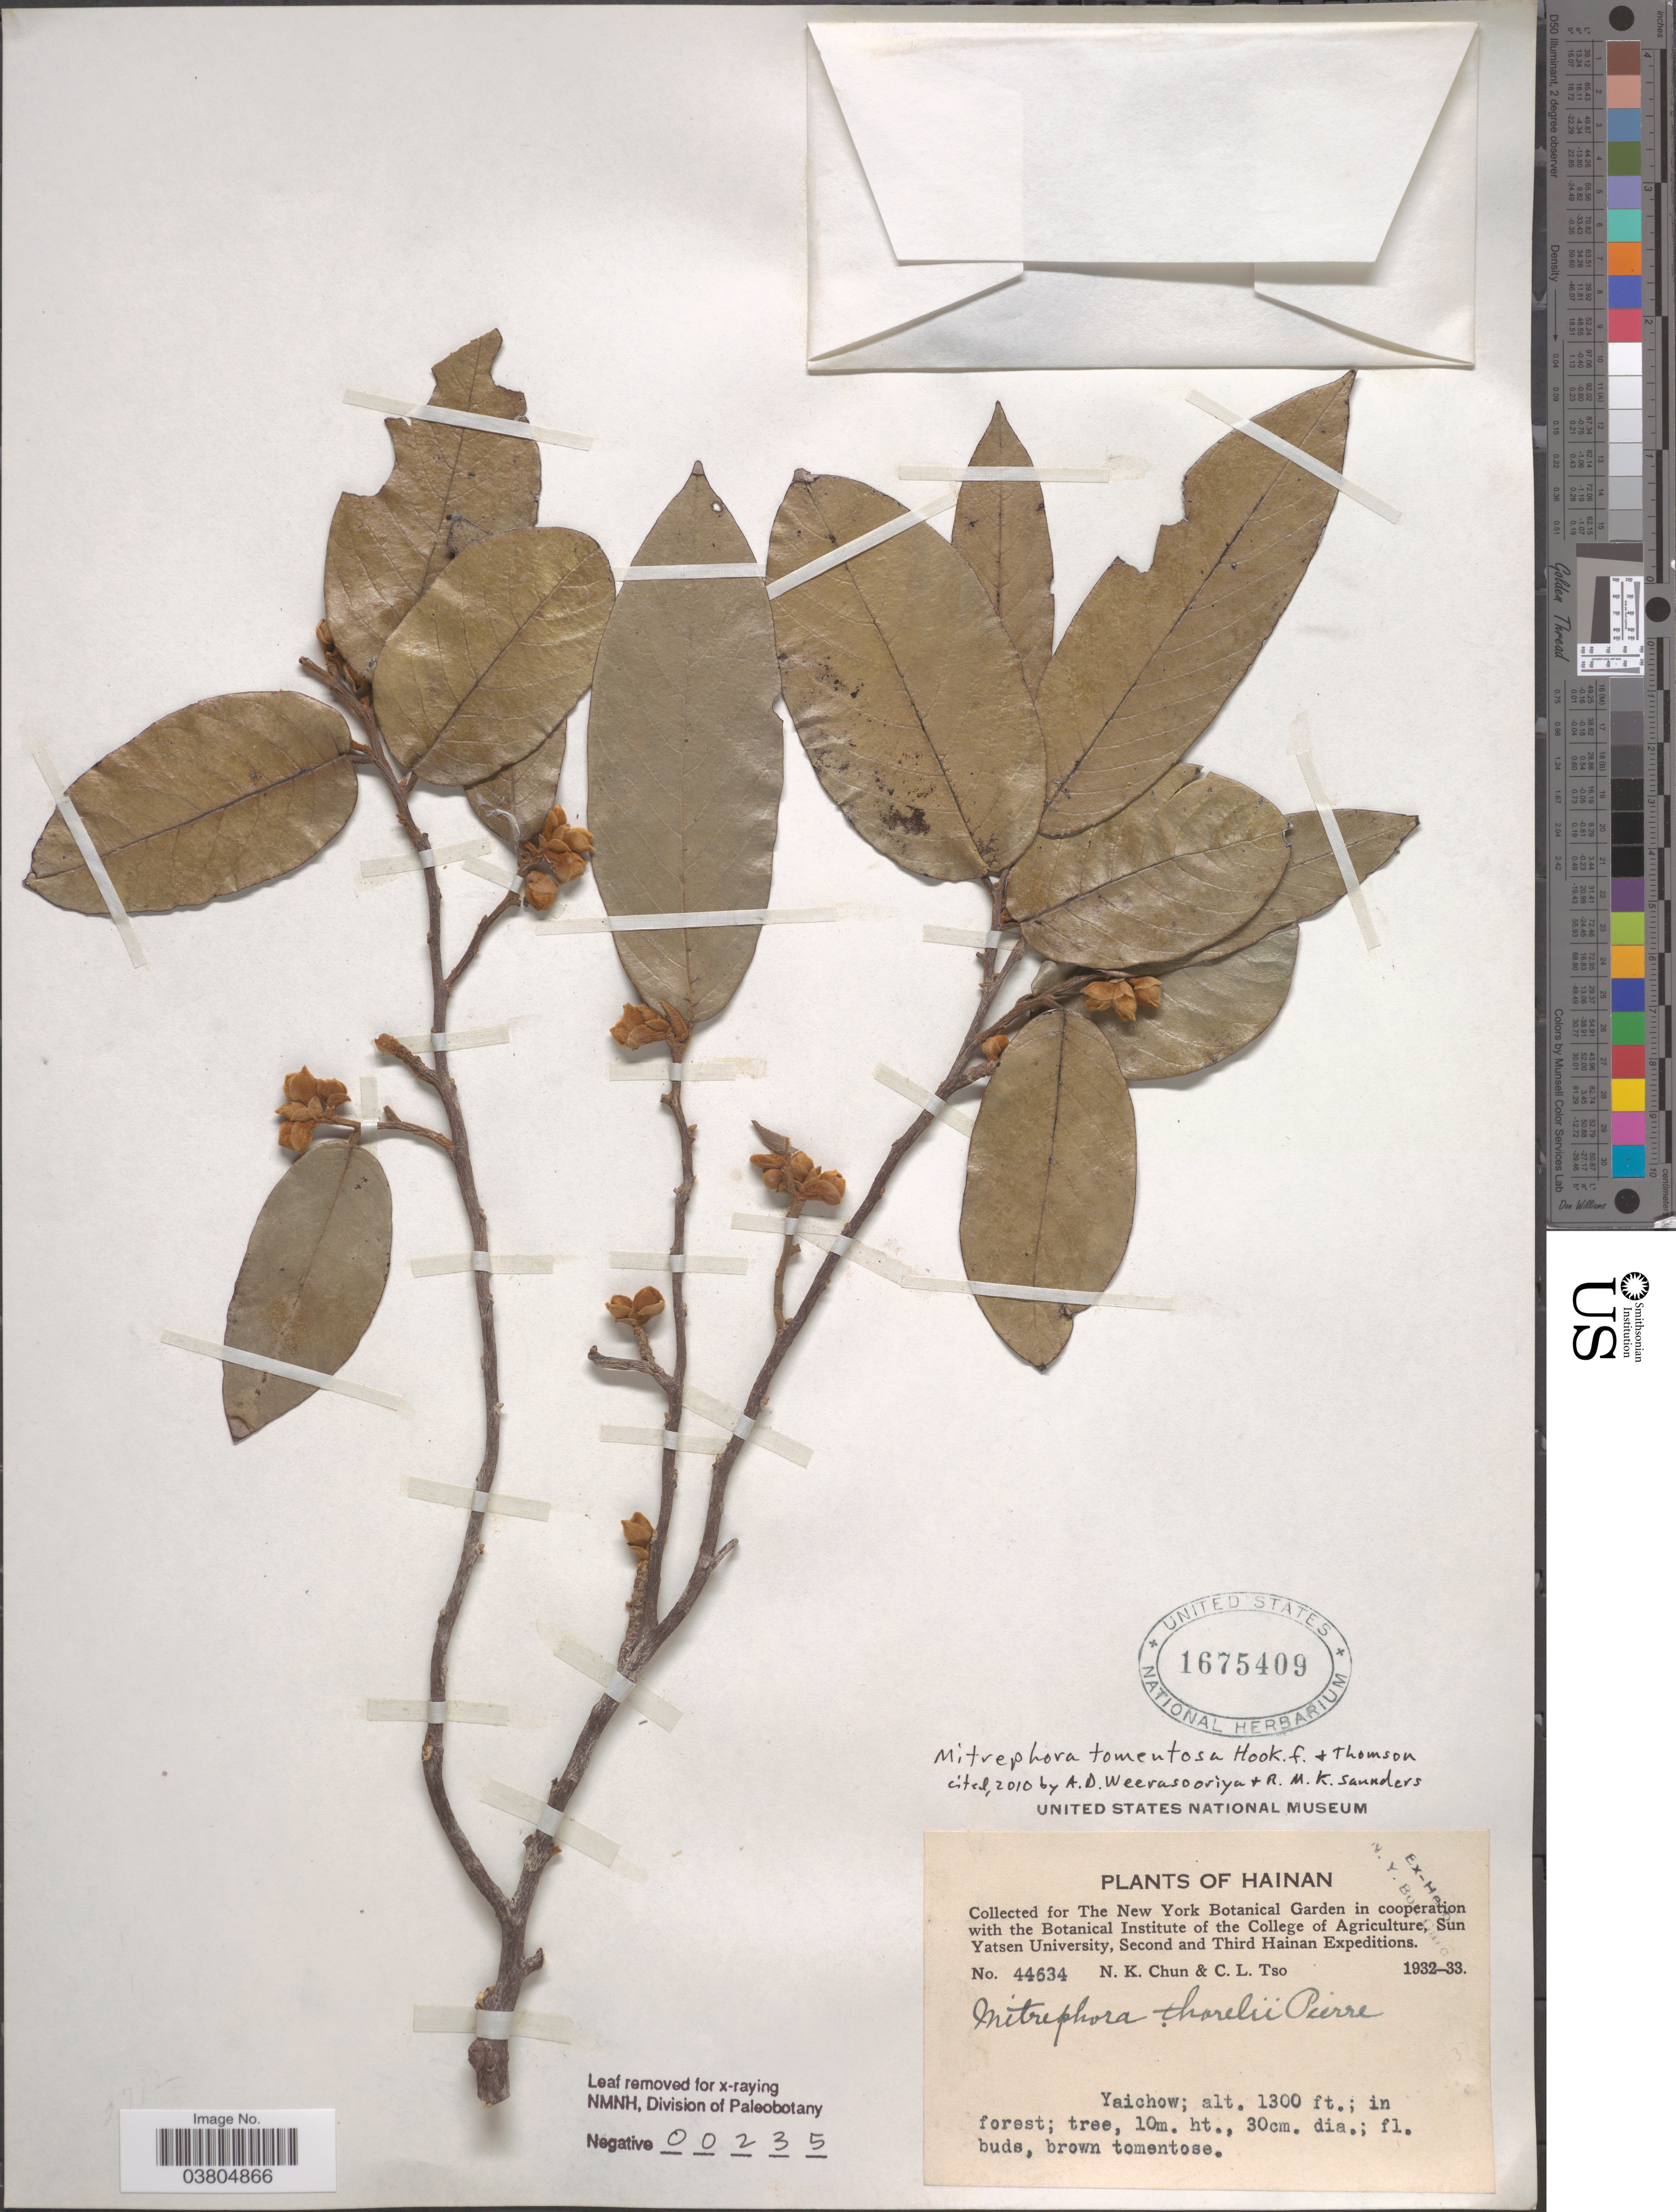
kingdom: Plantae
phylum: Tracheophyta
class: Magnoliopsida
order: Magnoliales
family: Annonaceae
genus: Mitrephora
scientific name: Mitrephora tomentosa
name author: Hook. f. & Thoms.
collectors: N. K. Chun & C. Tso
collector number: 44634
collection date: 1932/1933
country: China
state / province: Hainan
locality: Yaichow.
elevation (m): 396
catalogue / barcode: US 1675409